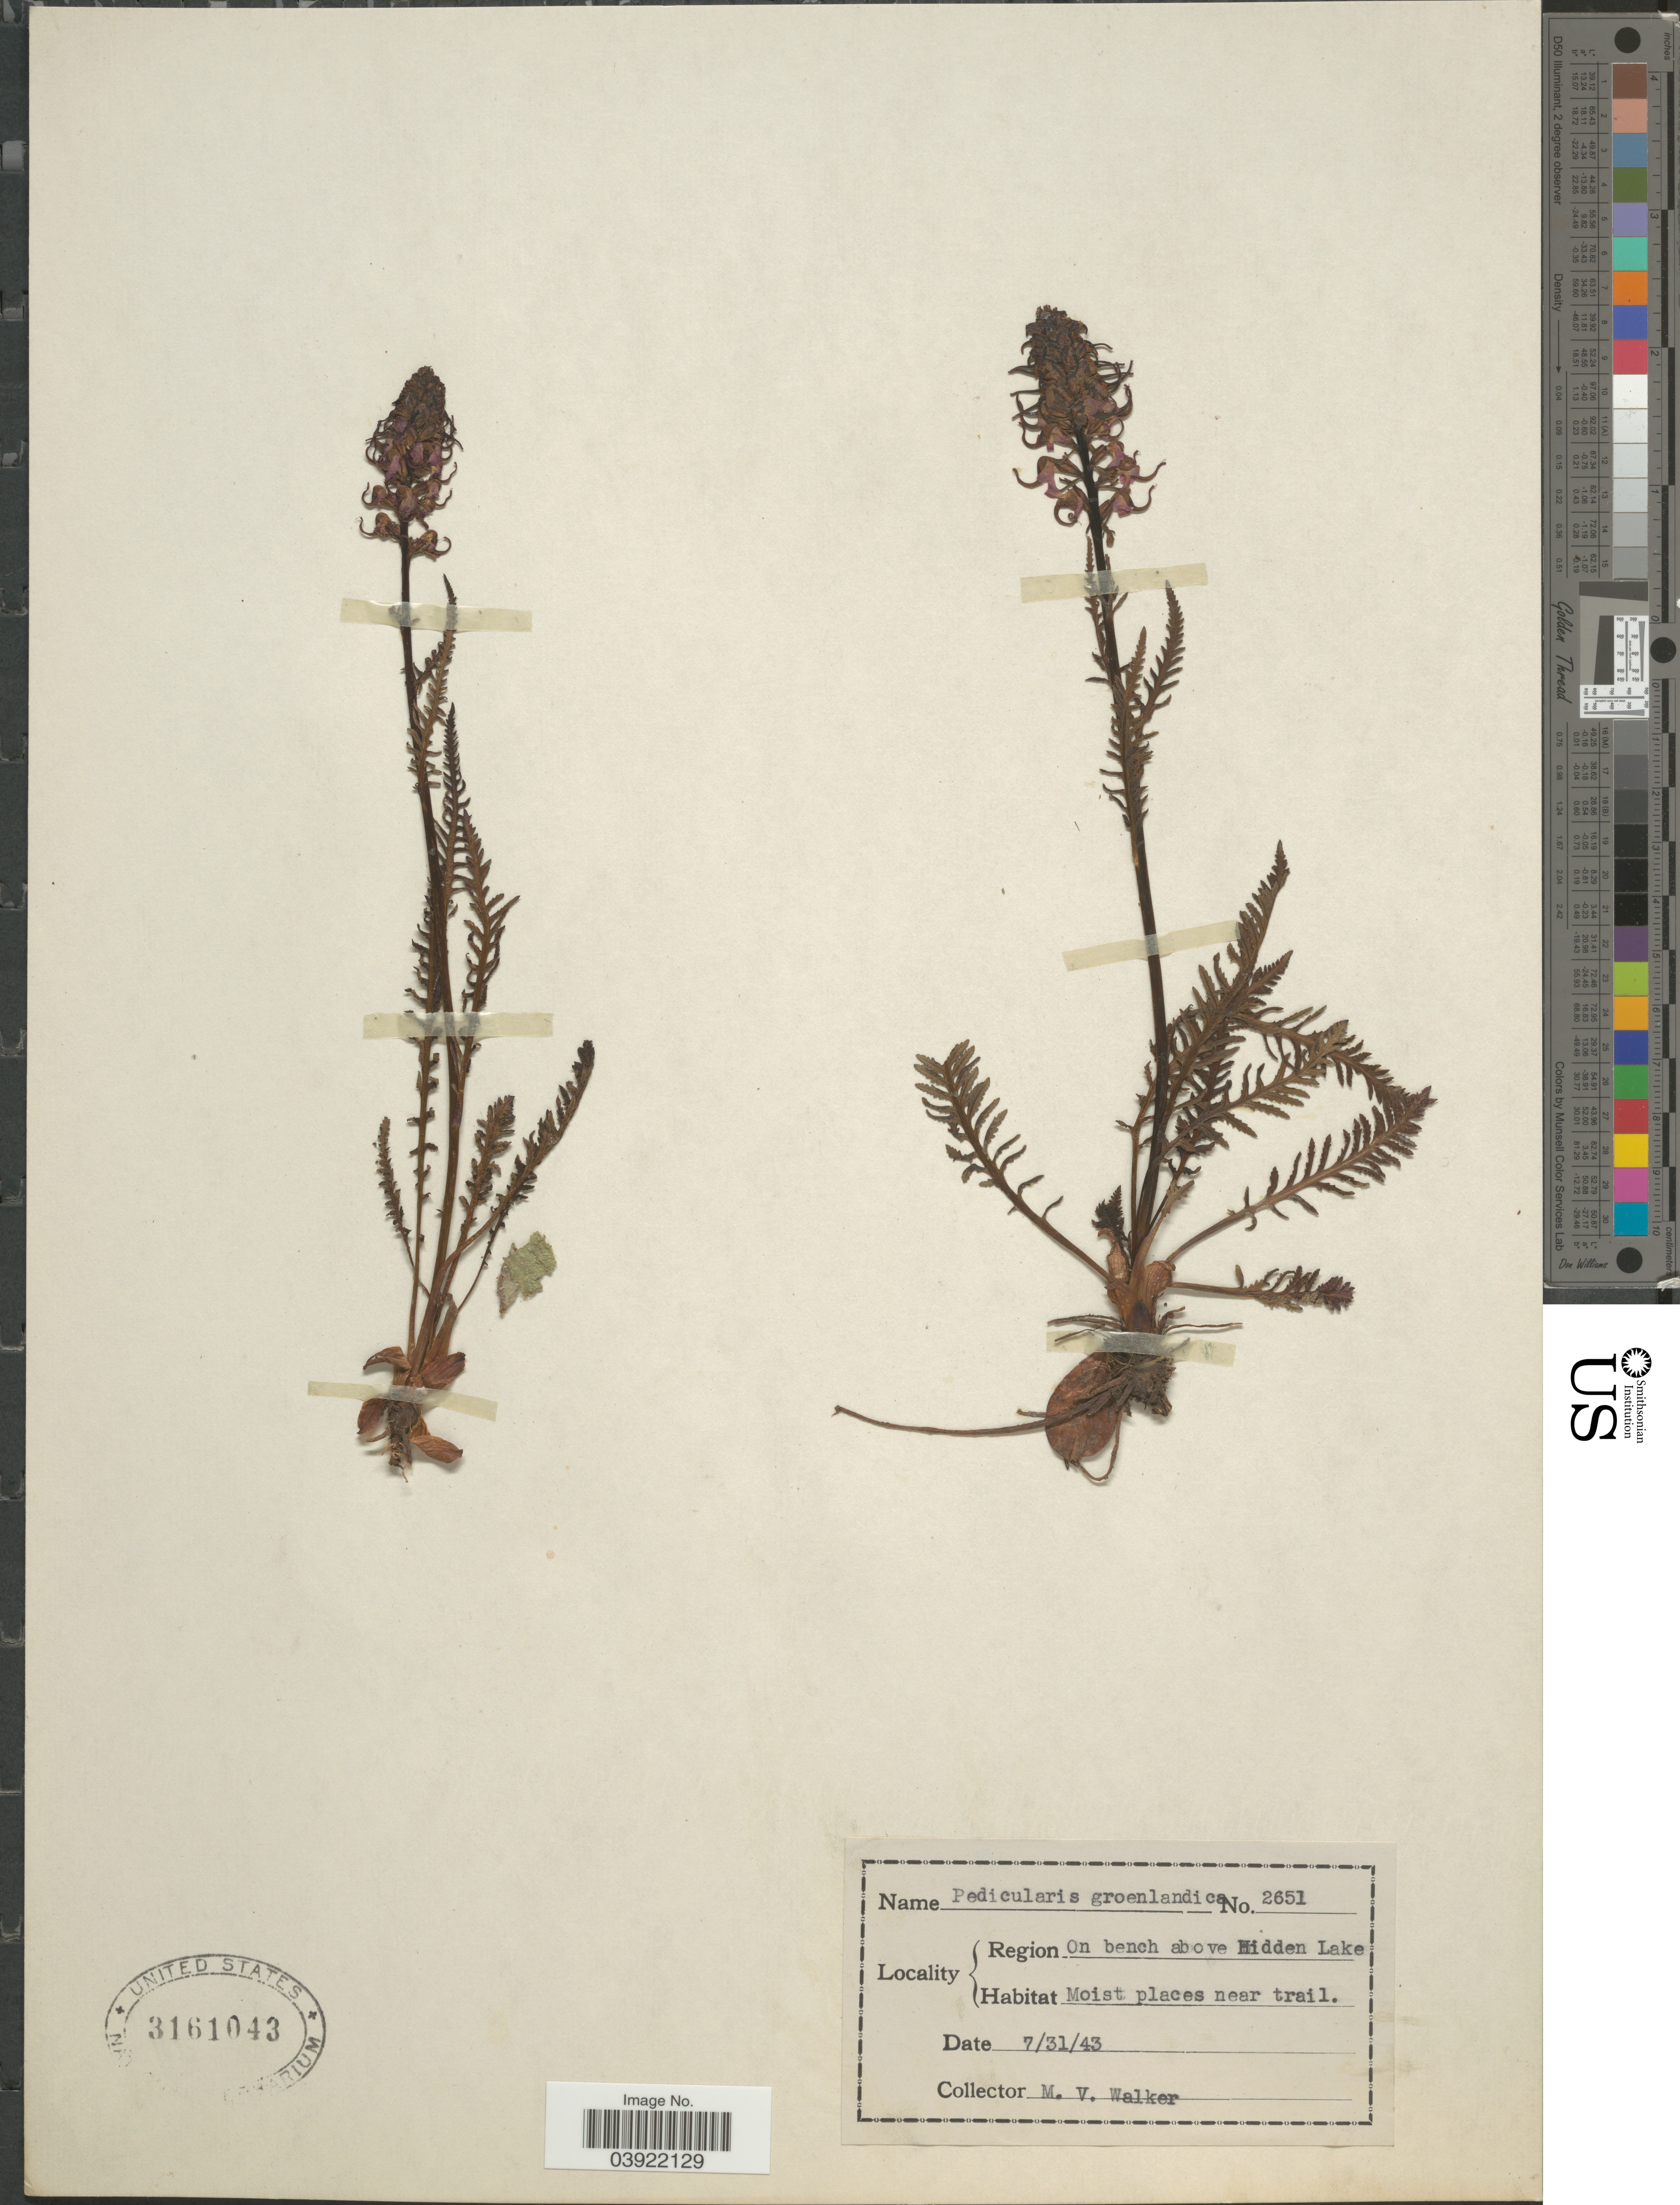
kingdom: Plantae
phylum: Tracheophyta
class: Magnoliopsida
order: Lamiales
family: Orobanchaceae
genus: Pedicularis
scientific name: Pedicularis groenlandica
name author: Retz.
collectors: M. Walker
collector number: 2651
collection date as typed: Transcribed d/m/y: 31/7/43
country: United States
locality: Region On bench above Hidden Lake.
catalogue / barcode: US 3161043